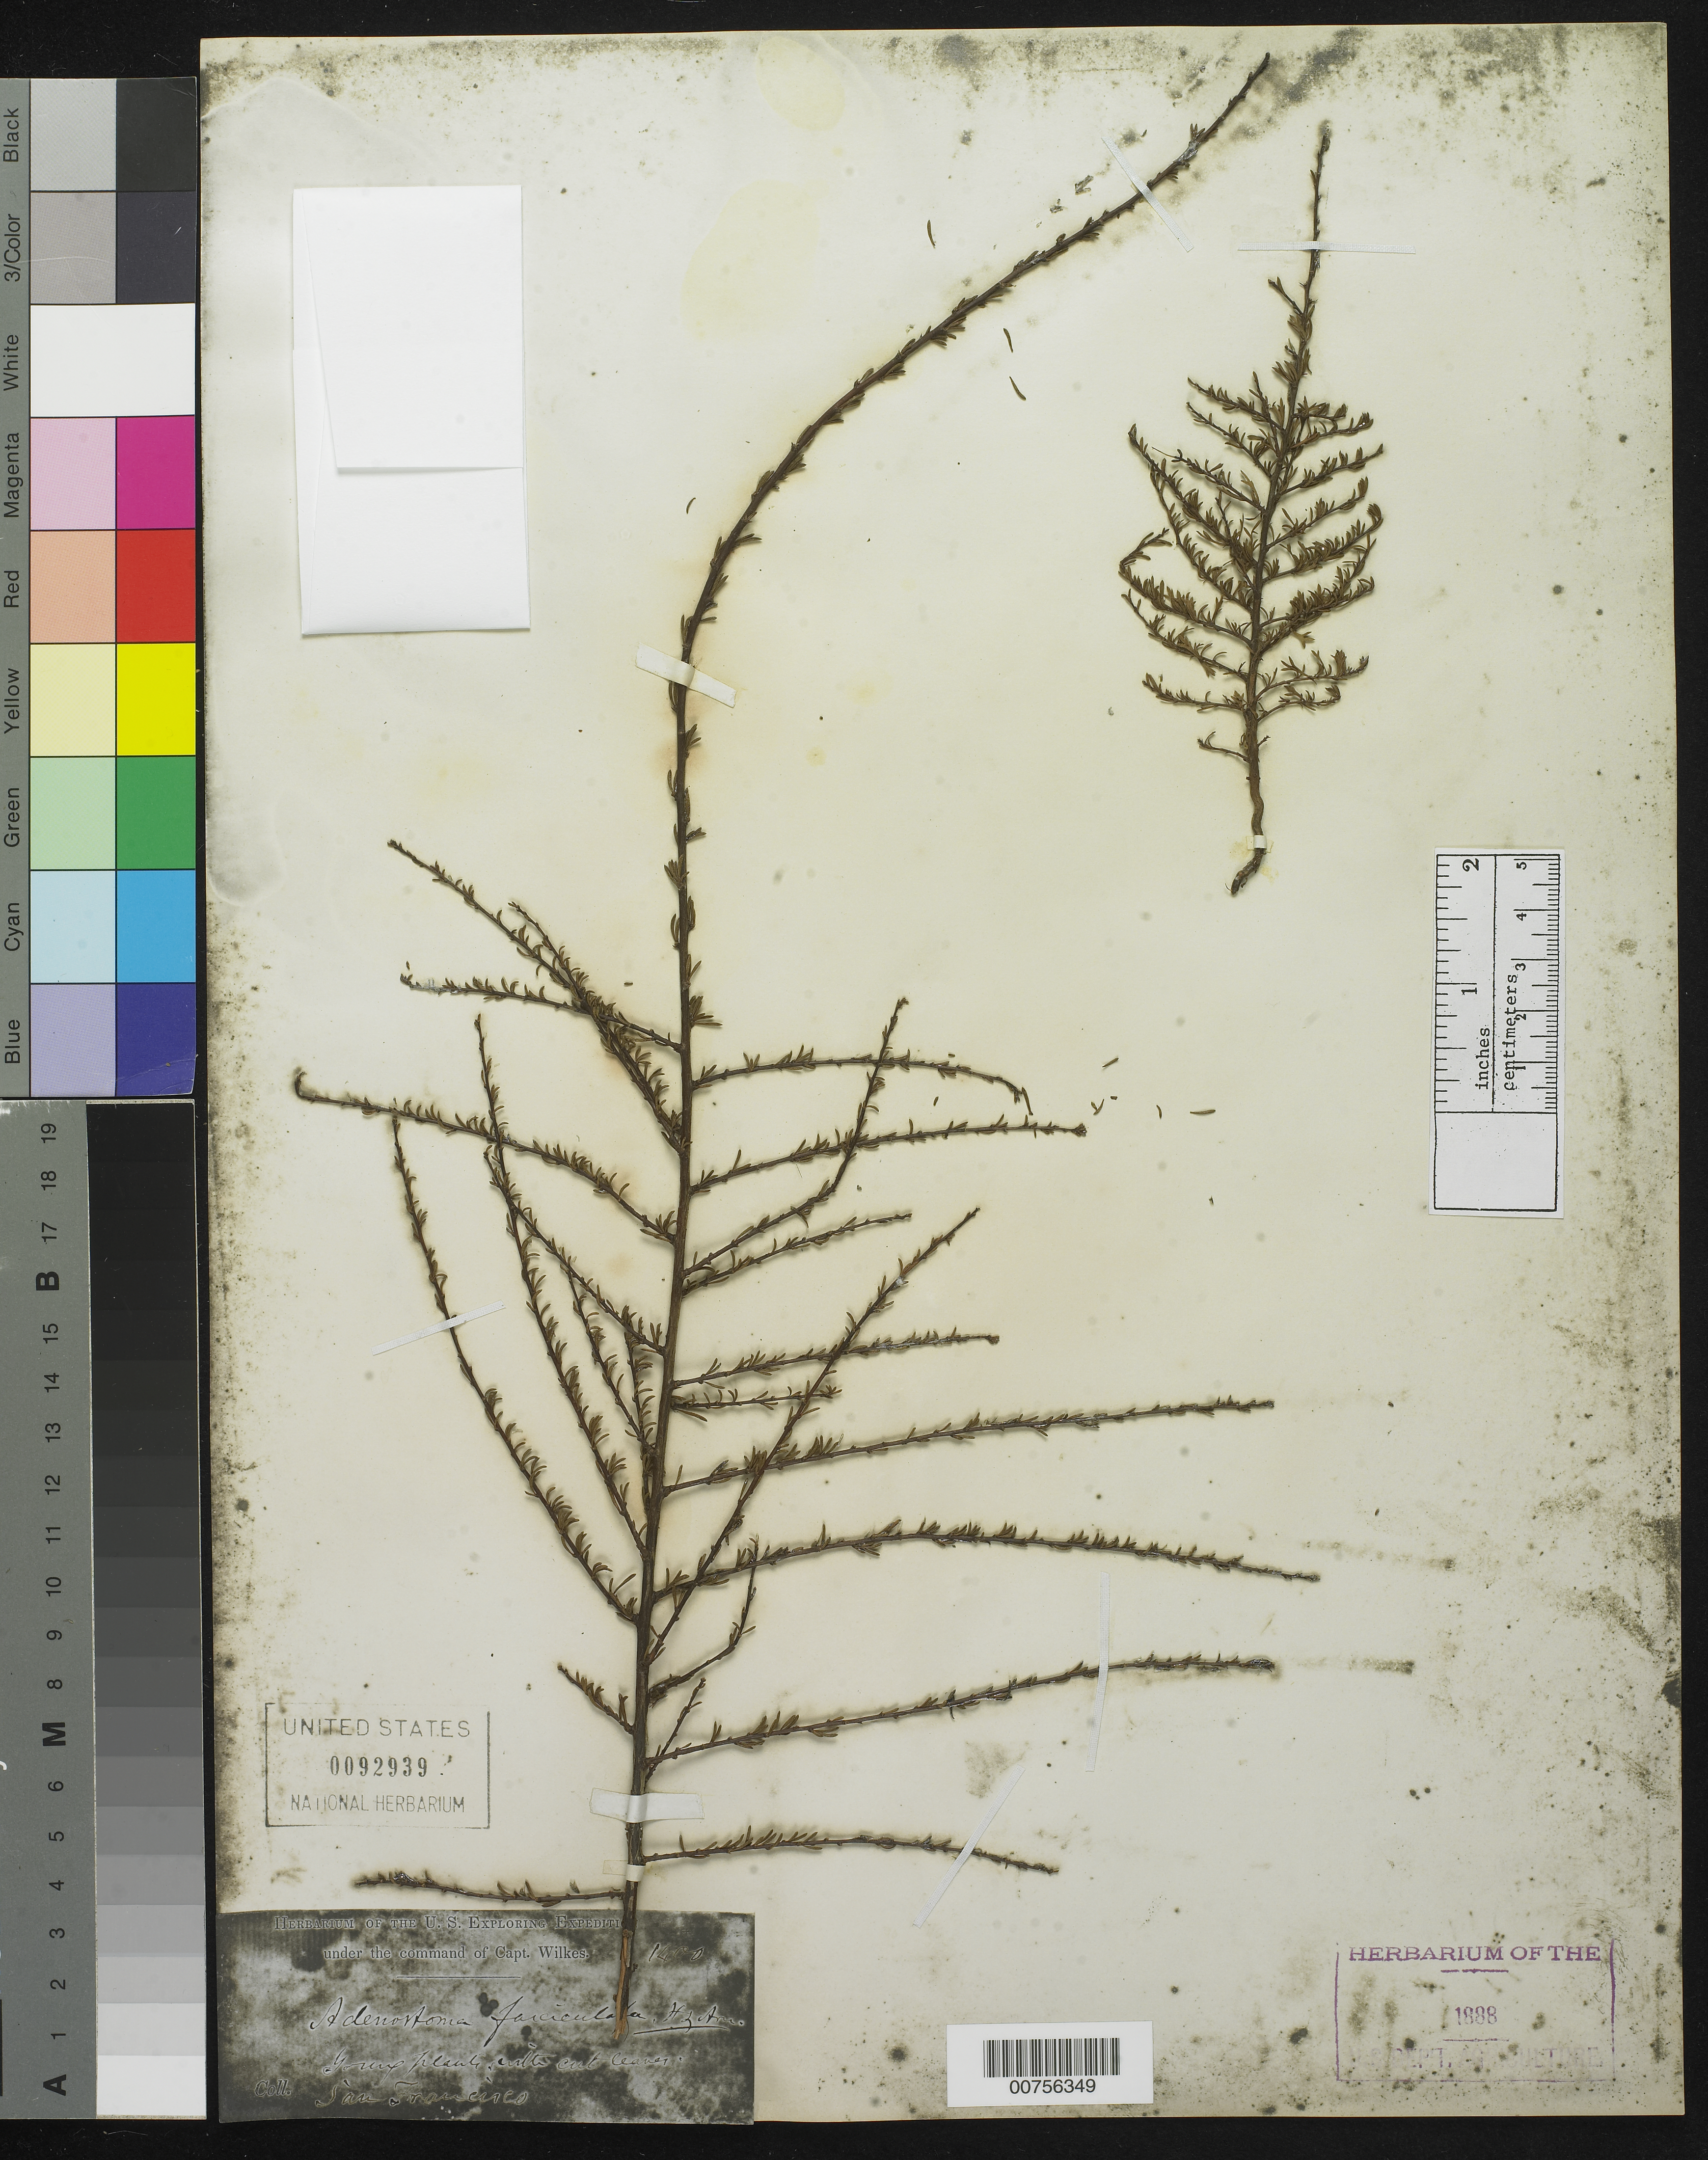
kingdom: Plantae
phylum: Tracheophyta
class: Magnoliopsida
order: Rosales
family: Rosaceae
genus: Adenostoma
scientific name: Adenostoma fasciculatum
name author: Hook. & Arn.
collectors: Wilkes Explor. Exped.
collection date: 1838/1842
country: United States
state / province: California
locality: San Francisco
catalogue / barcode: US 92939